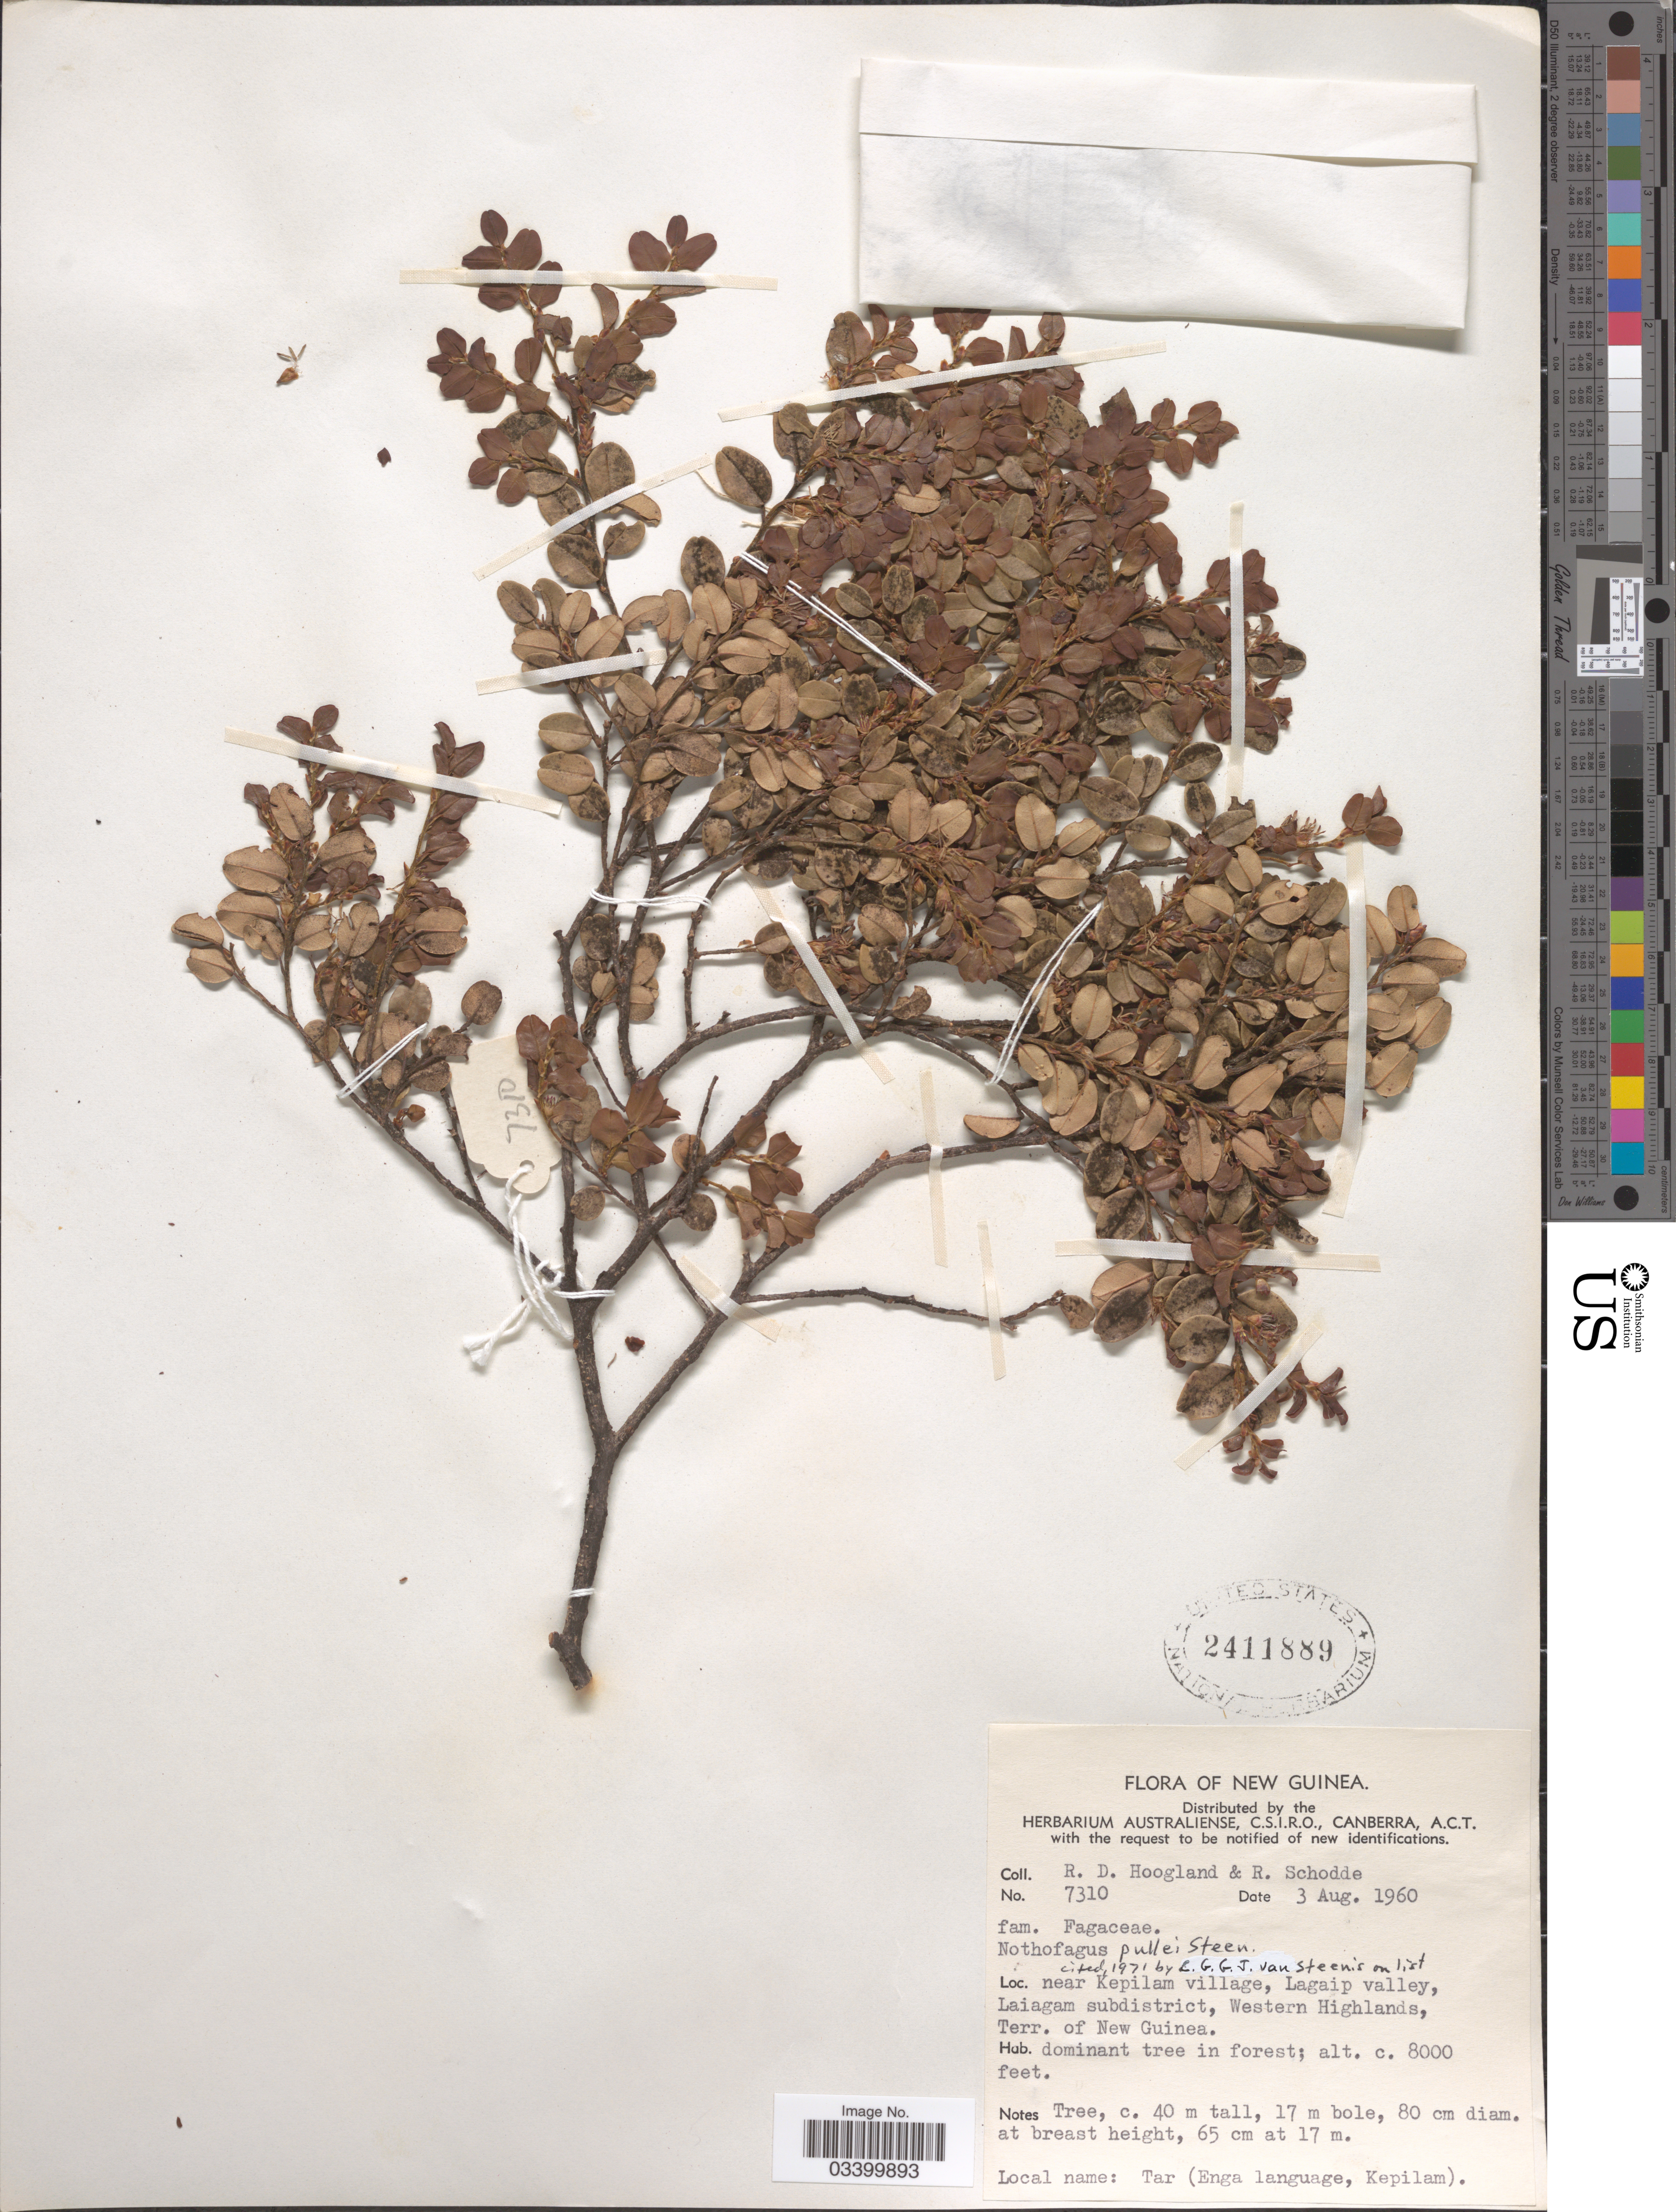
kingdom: Plantae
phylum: Tracheophyta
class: Magnoliopsida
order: Fagales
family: Nothofagaceae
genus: Nothofagus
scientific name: Nothofagus pullei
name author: Steenis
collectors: R. D. Hoogland & R. Schodde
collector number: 7310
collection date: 1960-08-03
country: Papua New Guinea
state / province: Western Highlands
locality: New Guinea. Near Kepilam village, Lagaip valley, Laiagam subdistrict, Western Highlands, Terr. of New Guinea.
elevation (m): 2438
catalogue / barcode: US 2411889